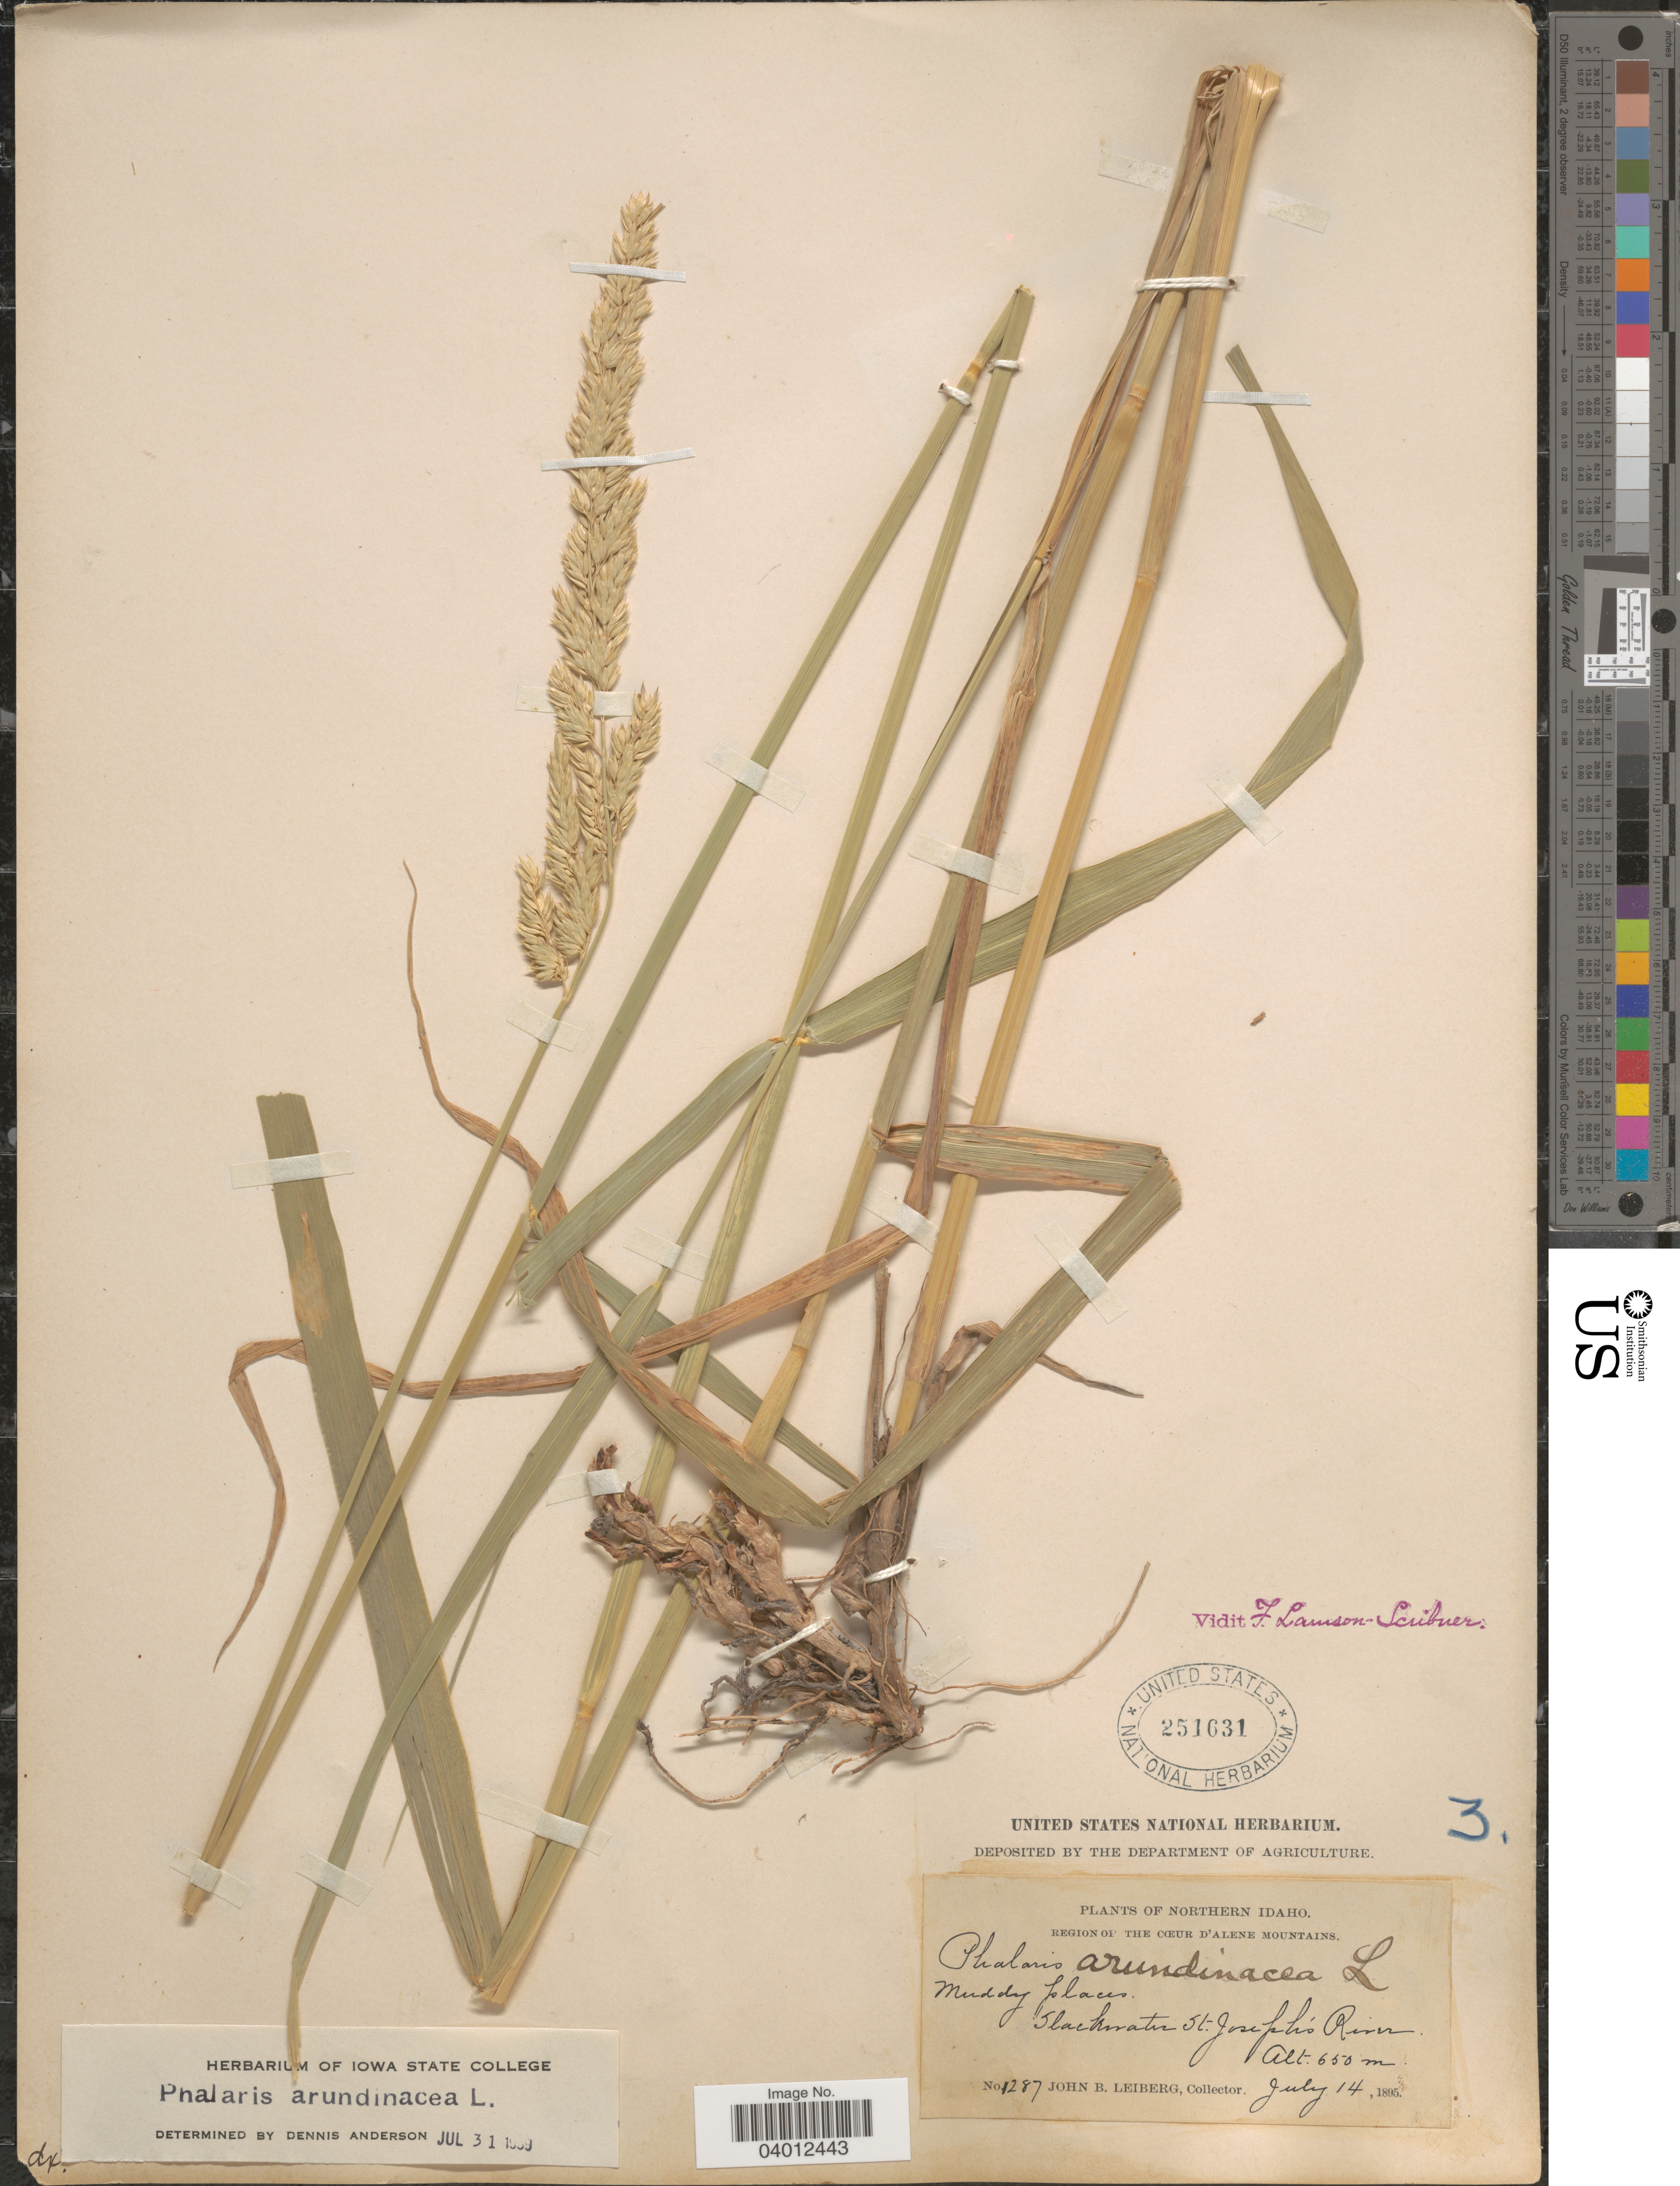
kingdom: Plantae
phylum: Tracheophyta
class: Liliopsida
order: Poales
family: Poaceae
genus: Phalaris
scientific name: Phalaris arundinacea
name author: L.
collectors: J. B. Leiberg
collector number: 1287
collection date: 1895-07-14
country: United States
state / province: Idaho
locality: Northern Idaho. Region of the Cœur d'Alene Mountains. Slackwater St. Joseph's River.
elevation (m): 650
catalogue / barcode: US 251631